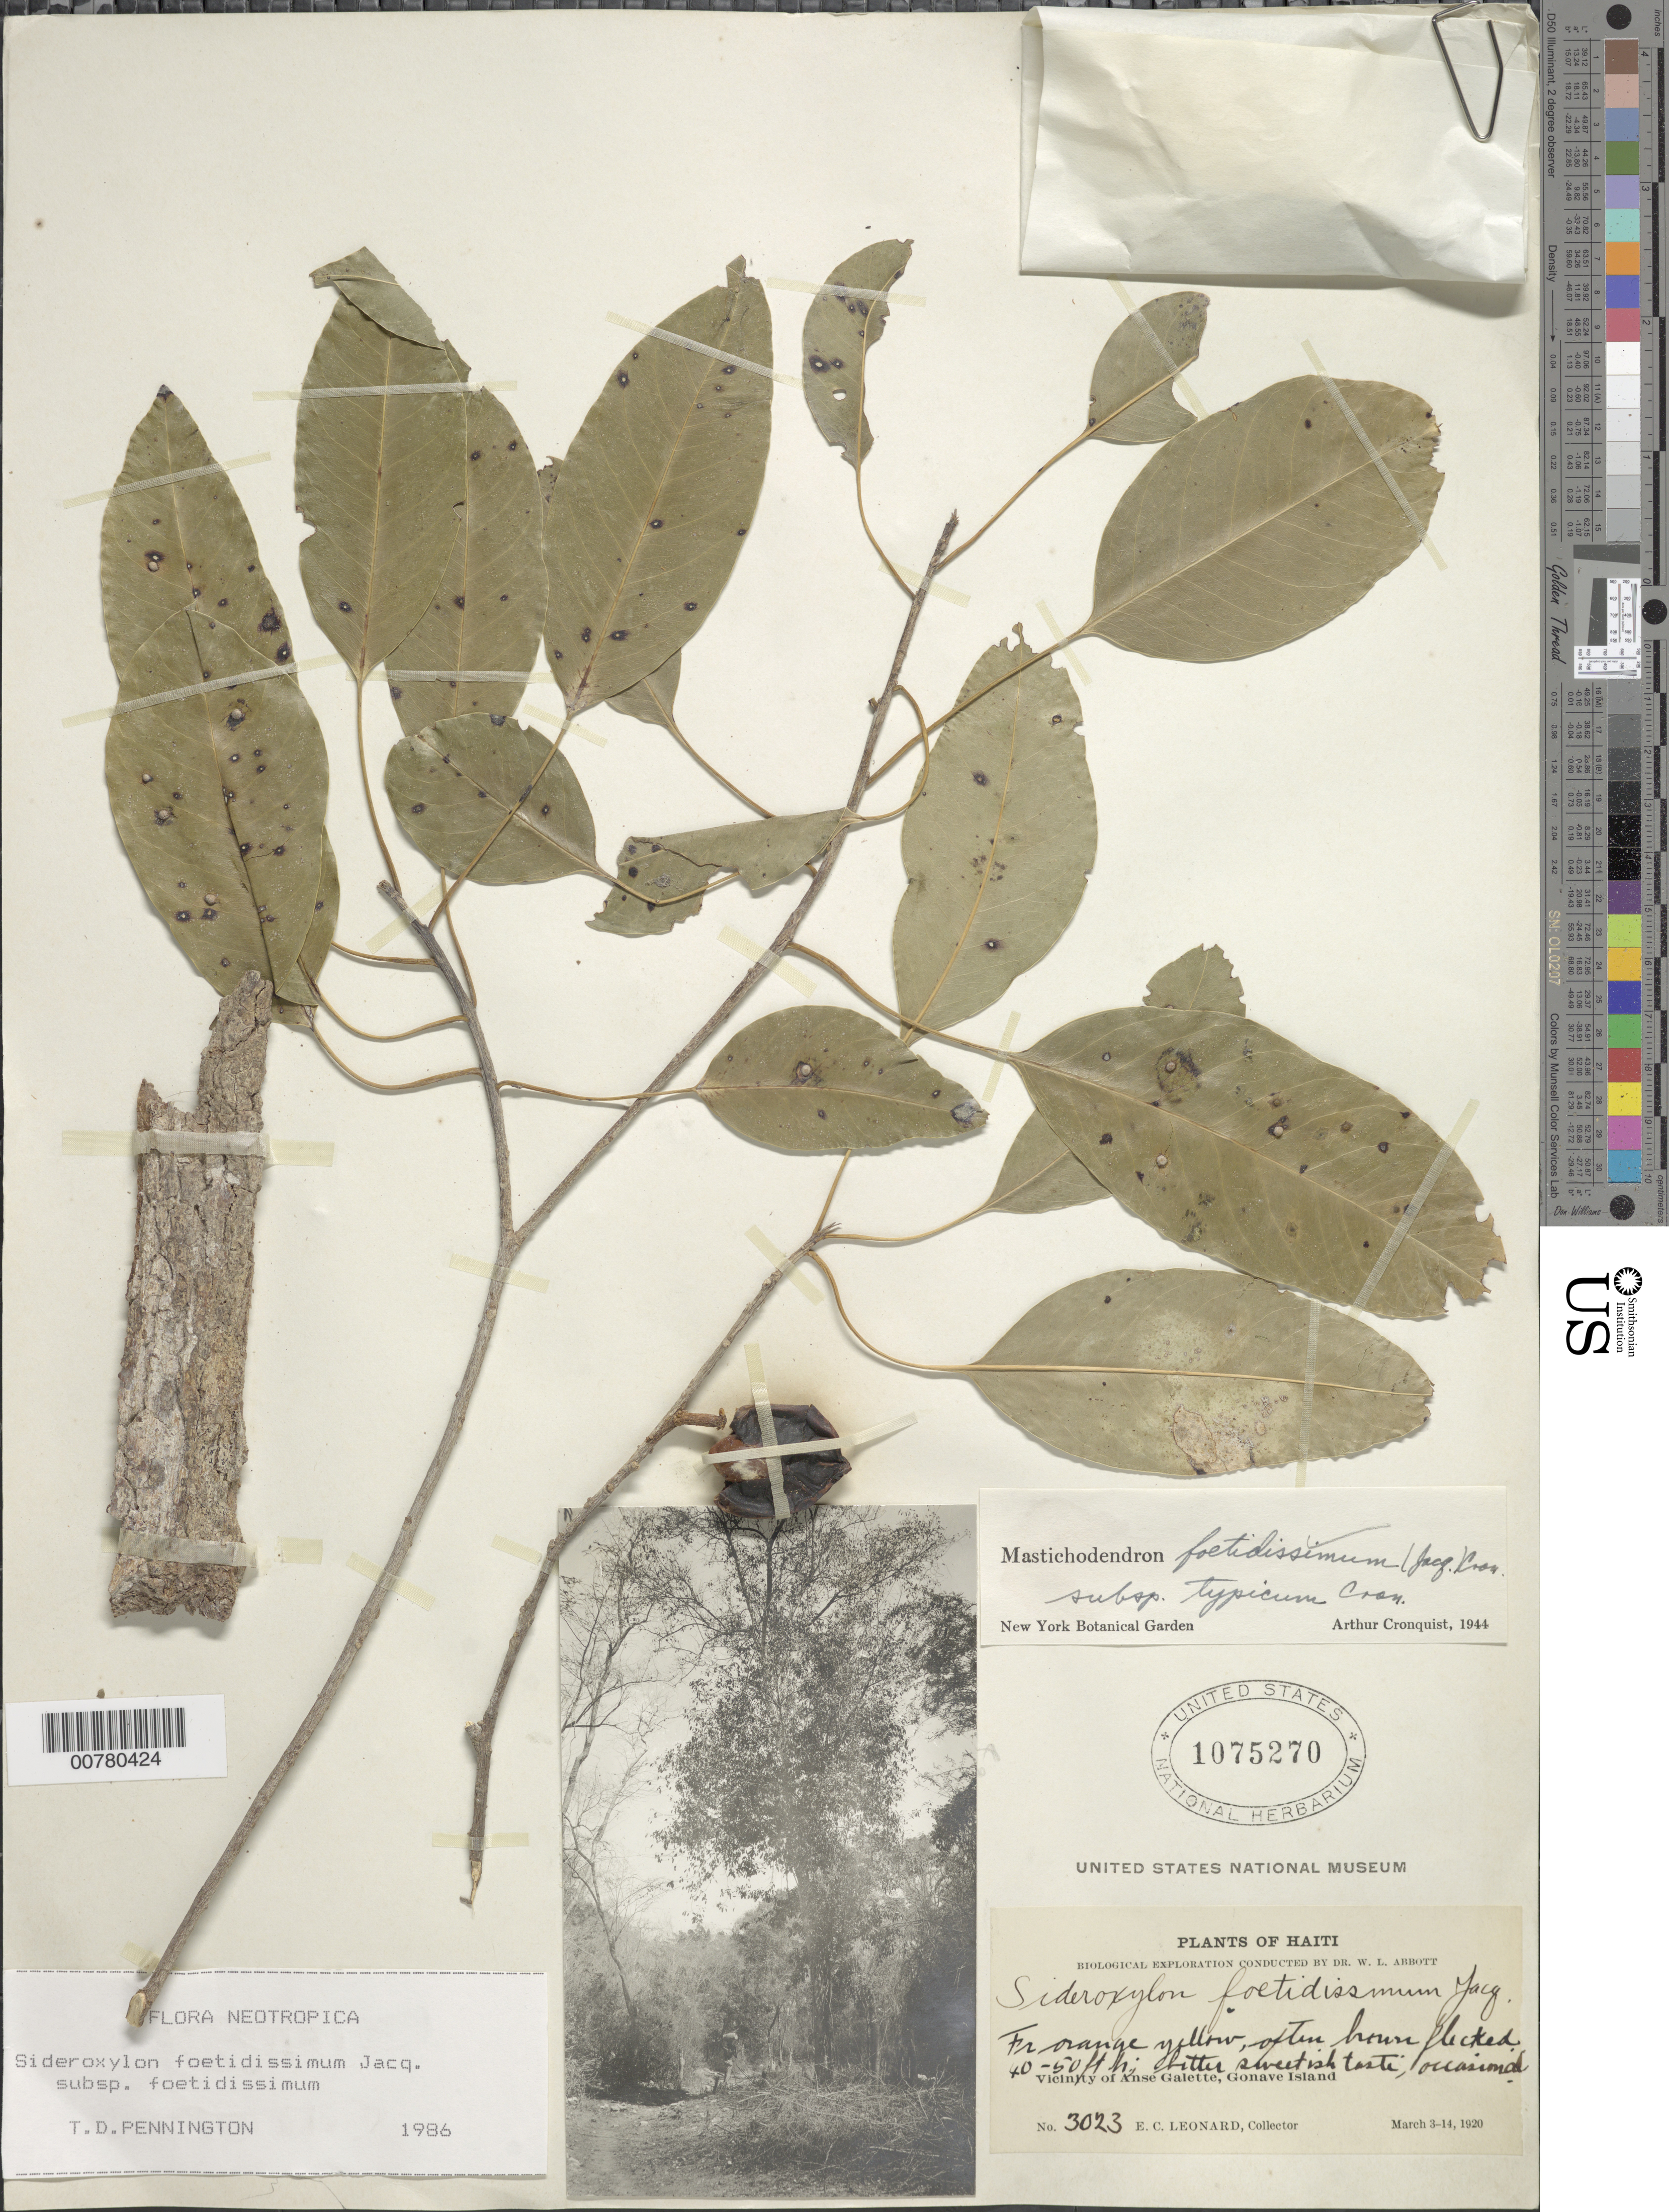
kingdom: Plantae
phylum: Tracheophyta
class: Magnoliopsida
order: Ericales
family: Sapotaceae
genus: Sideroxylon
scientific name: Sideroxylon foetidissimum subsp. foetidissimum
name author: Jacq.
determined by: Pennington, T. D., (K)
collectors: E. C. Leonard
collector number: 3023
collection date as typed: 03 Mar 1920 to 14 Mar 1920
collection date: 1920-03-03/1920-03-14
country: Haiti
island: Hispaniola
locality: Gonave Island, vicinity of Anse Galette.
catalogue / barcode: US 1075270